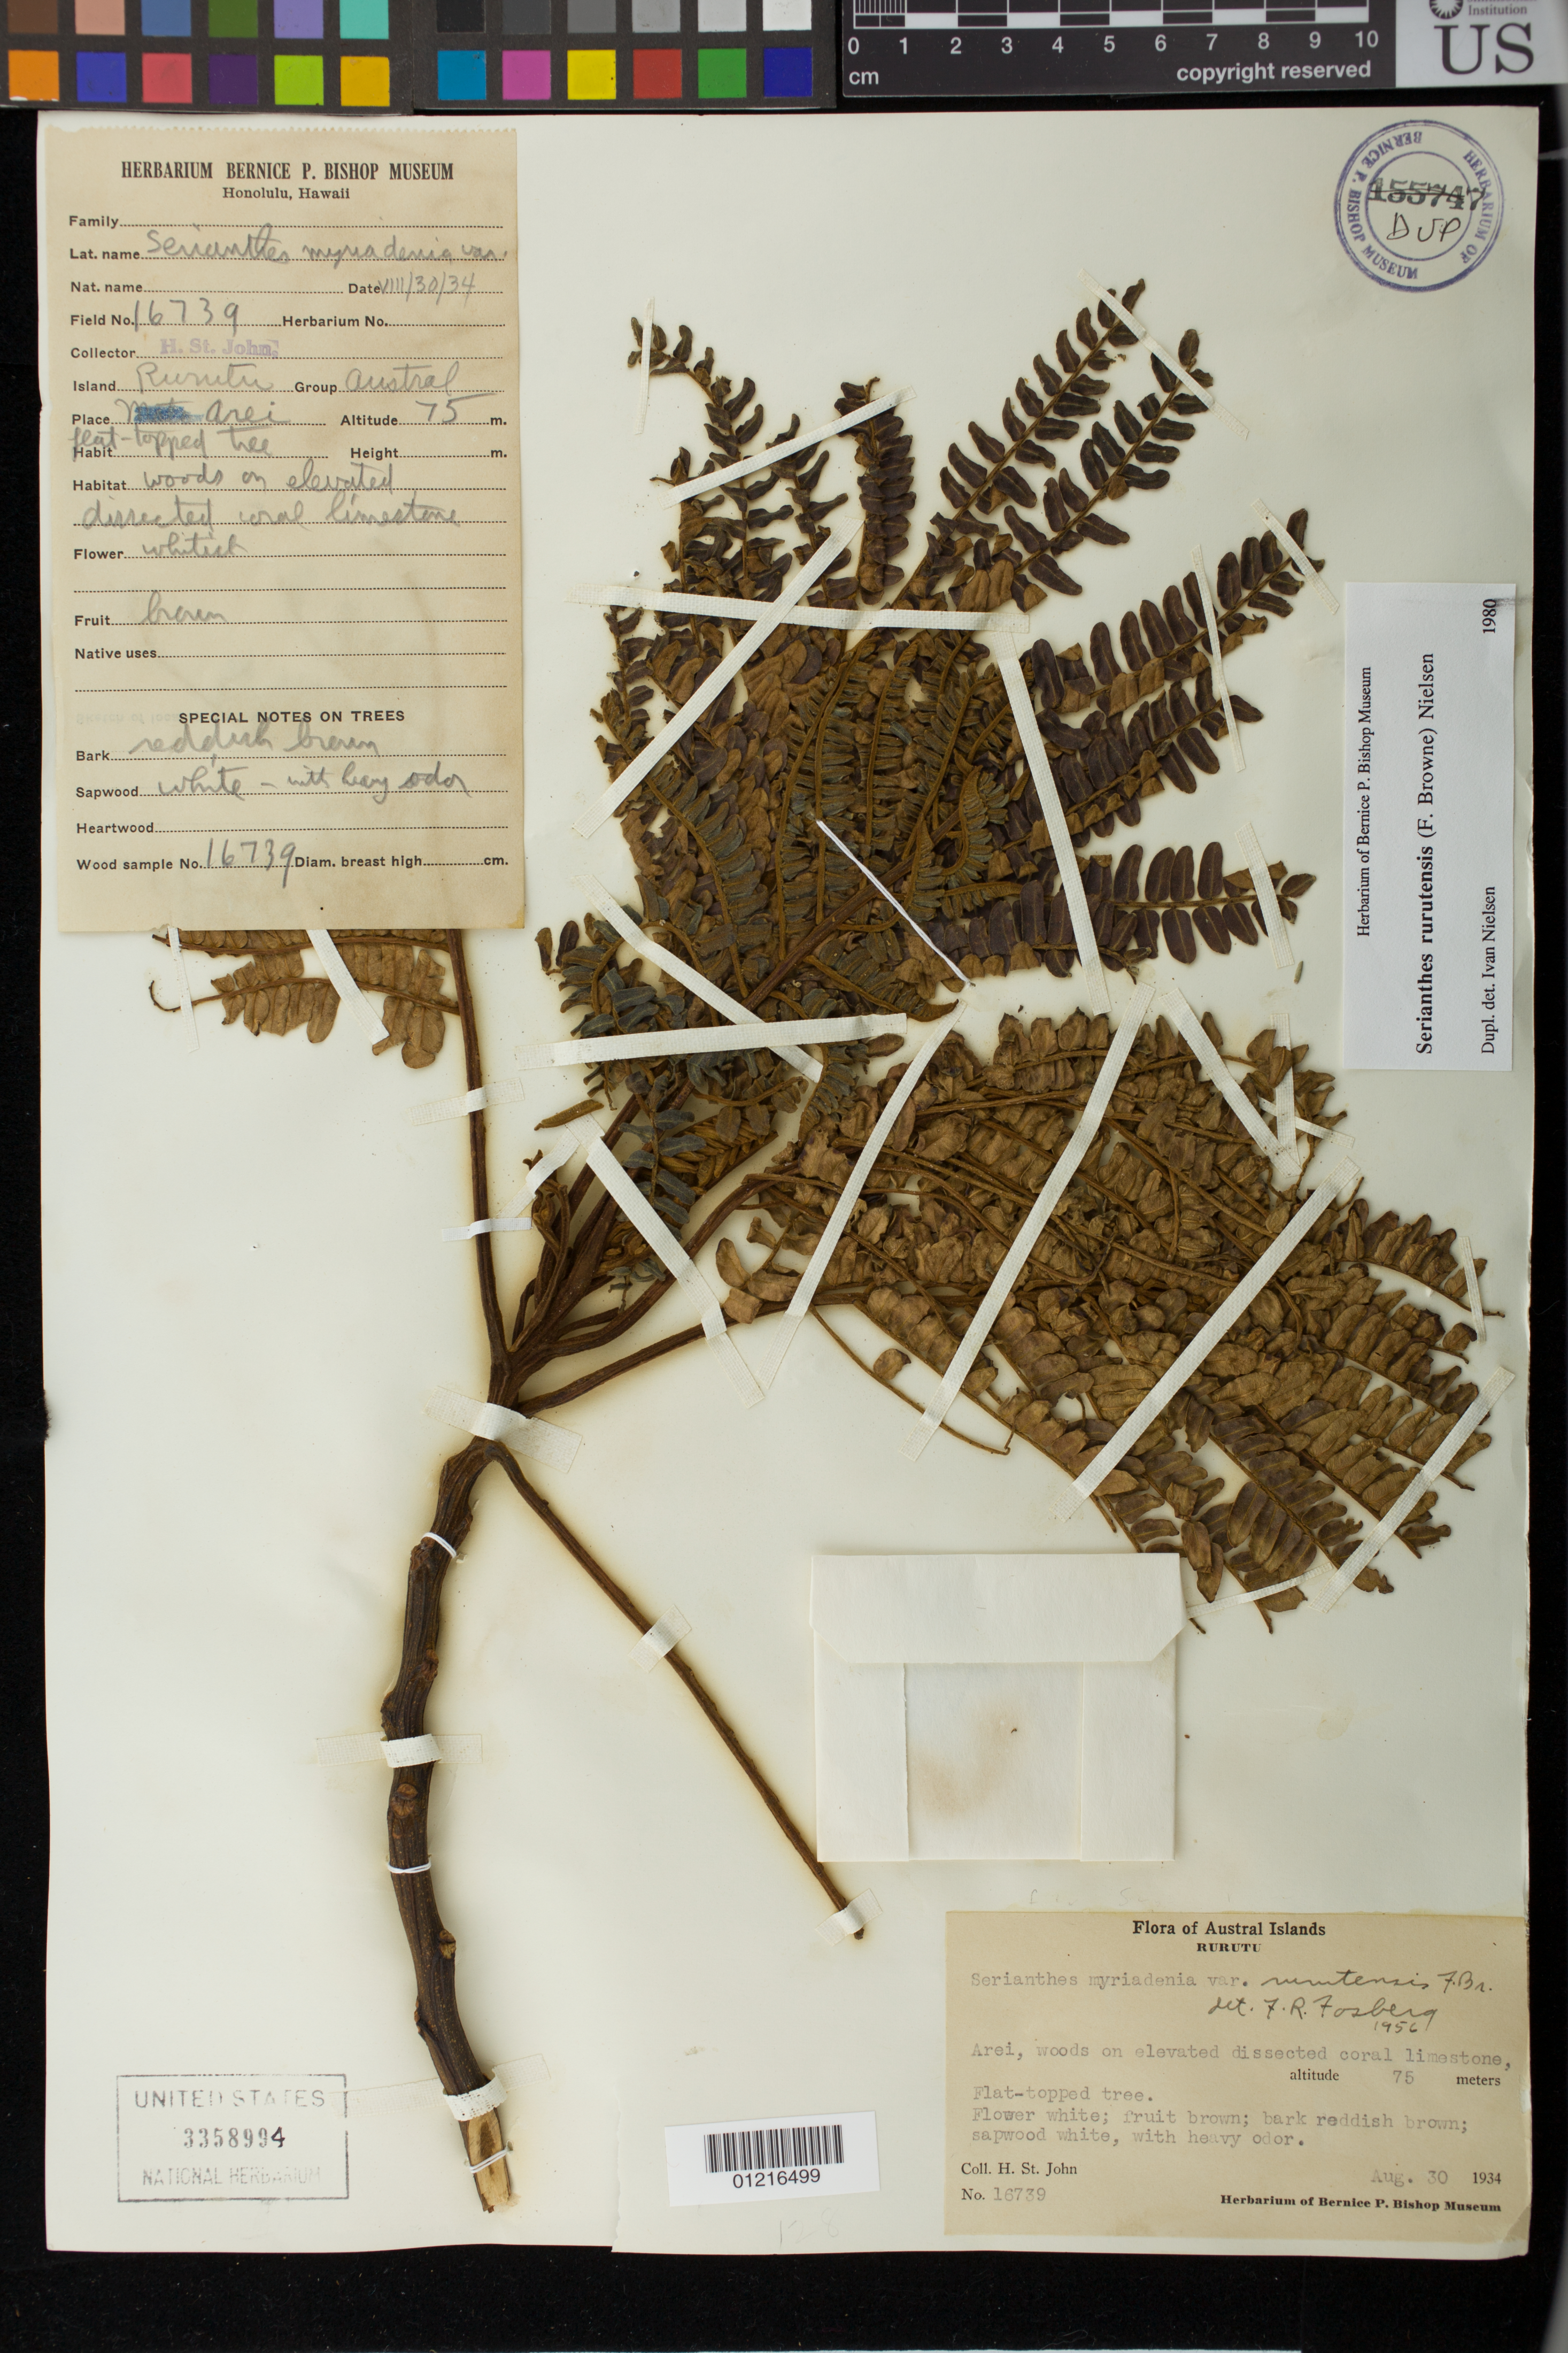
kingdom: Plantae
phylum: Tracheophyta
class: Magnoliopsida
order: Fabales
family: Fabaceae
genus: Serianthes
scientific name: Serianthes myriadenia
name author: (Bertero & Jacot-Guill.) Planch. ex Benth.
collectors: H. St. John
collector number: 16739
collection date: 1934-08-30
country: French Polynesia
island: Rurutu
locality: Arei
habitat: Woods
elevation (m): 75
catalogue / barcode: US 3358994